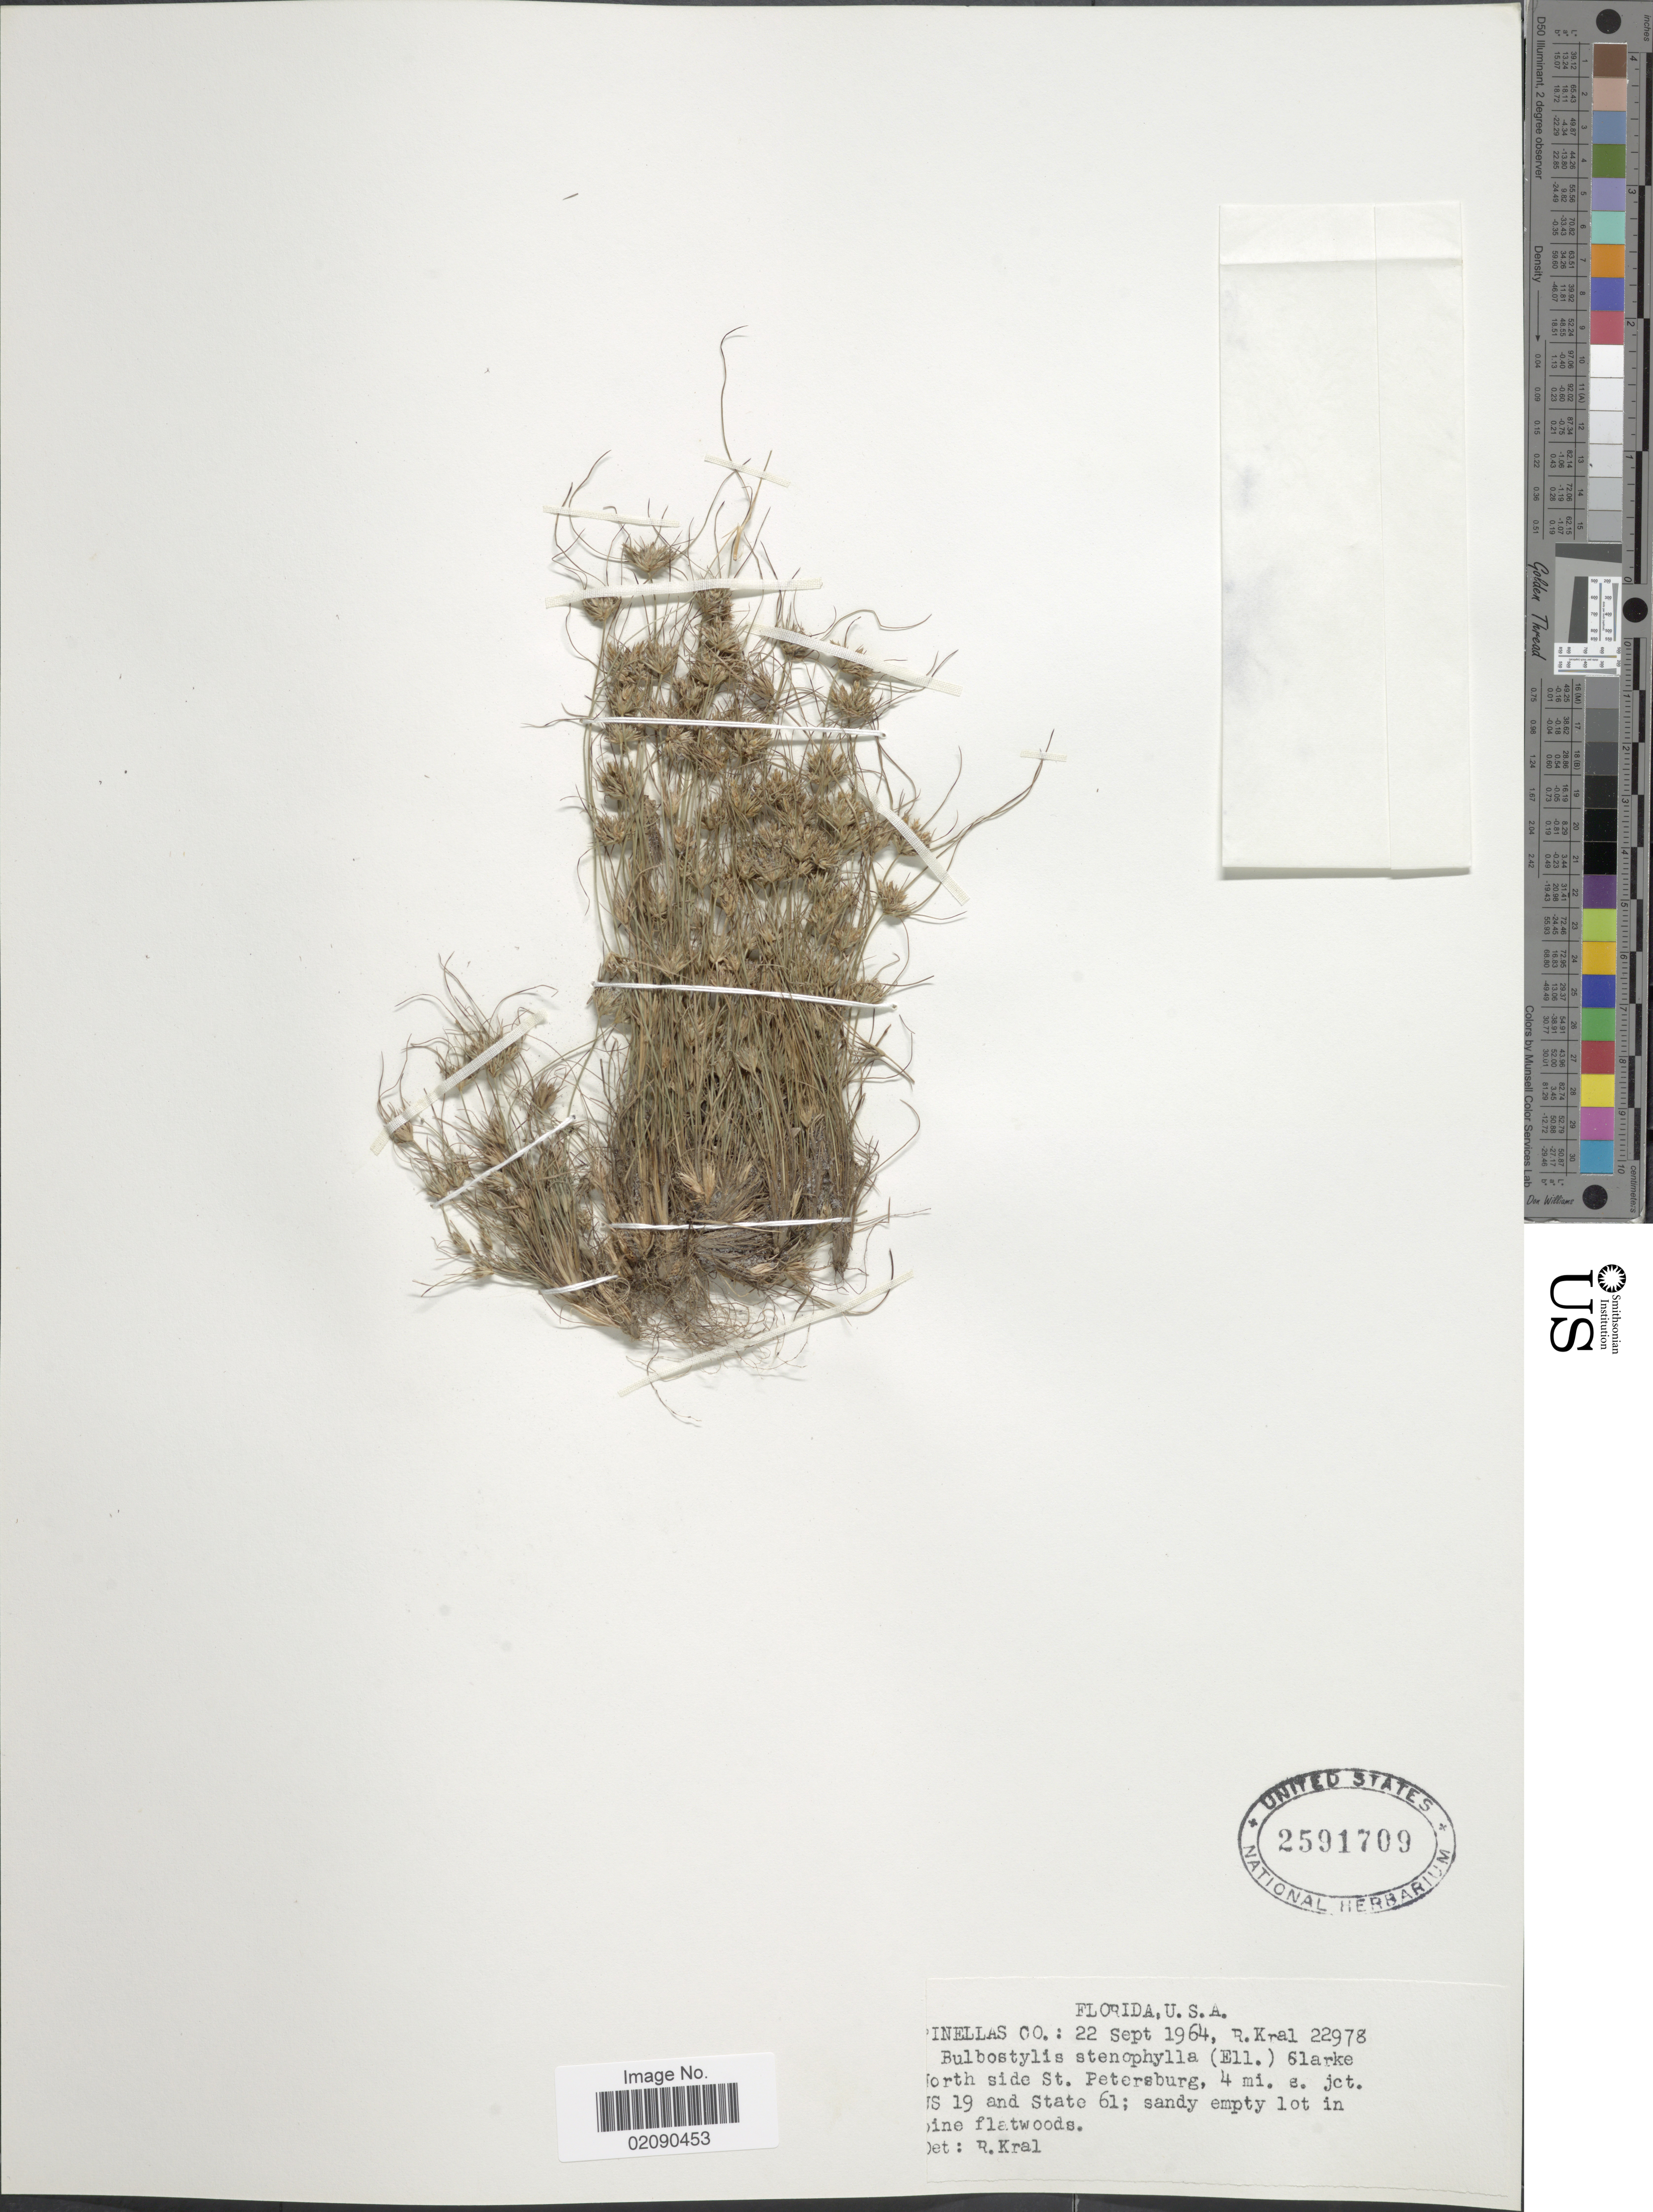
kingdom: Plantae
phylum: Tracheophyta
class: Liliopsida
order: Poales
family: Cyperaceae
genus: Bulbostylis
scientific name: Bulbostylis stenophylla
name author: (Elliott) C.B. Clarke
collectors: R. Kral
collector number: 22978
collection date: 1964-09-22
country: United States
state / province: Florida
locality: Pinellas Co; North side St Petersburg, 4 mi s. jct US 19 and State 61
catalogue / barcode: US 2591709